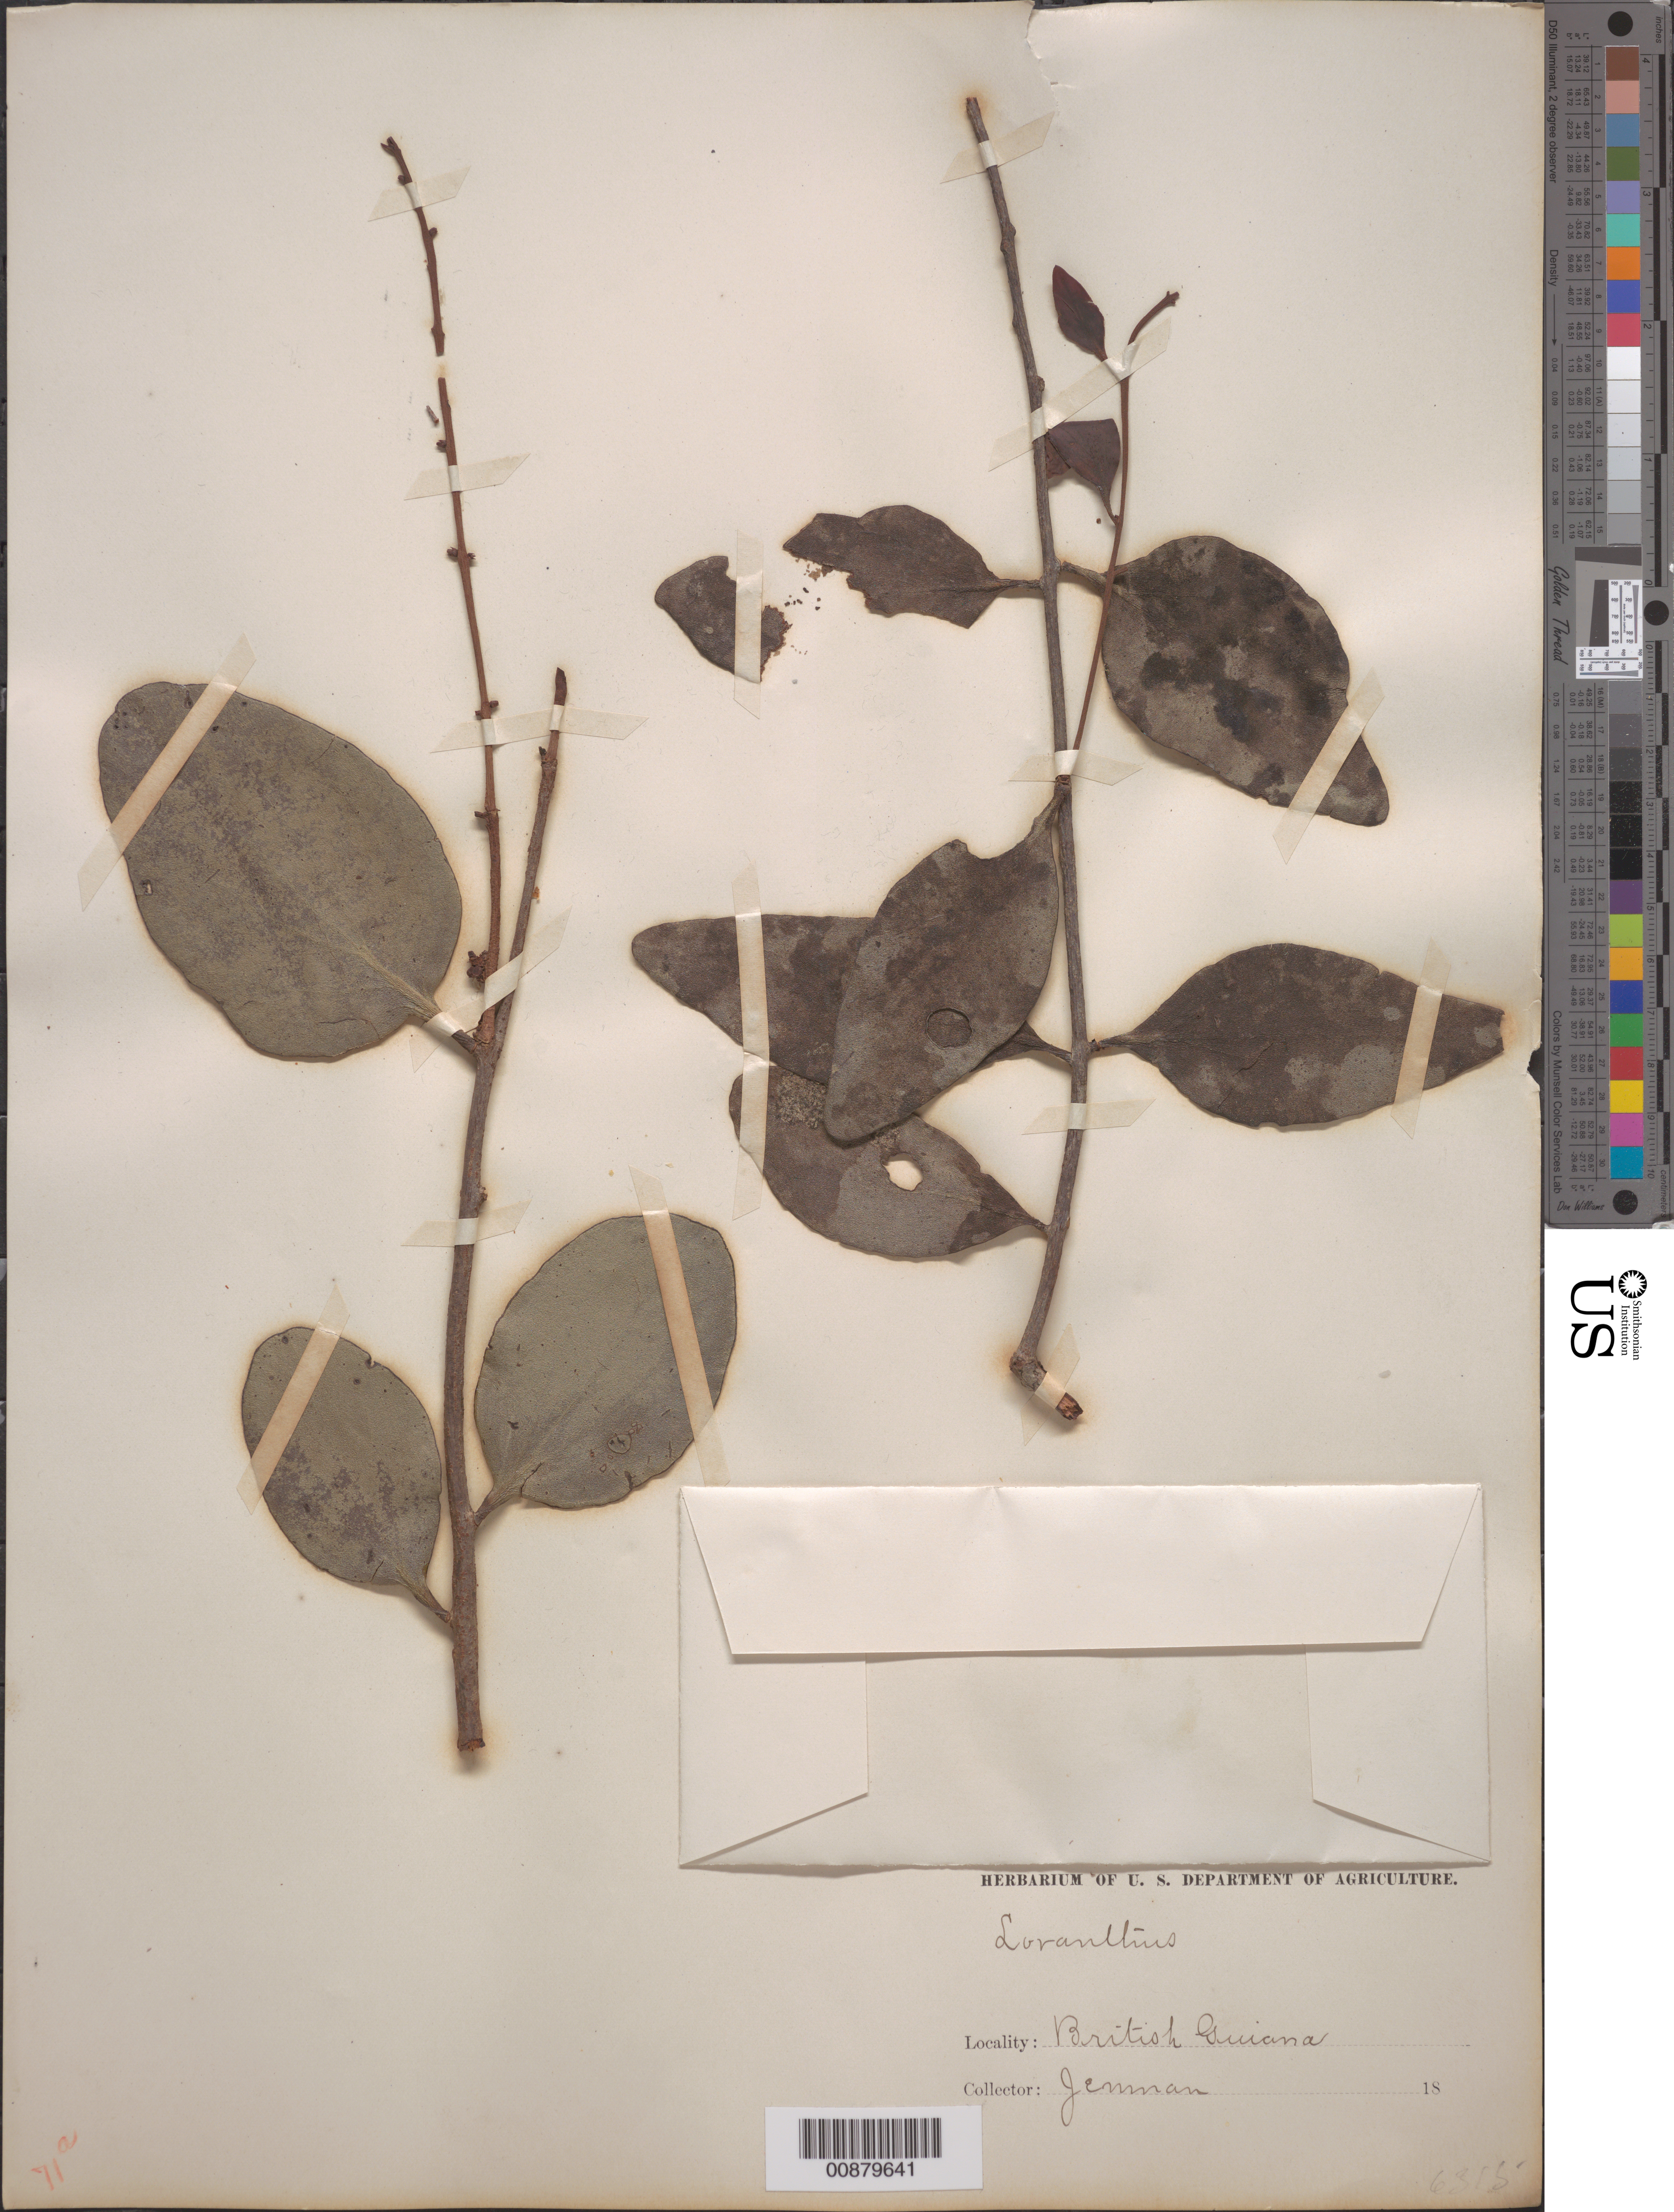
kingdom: Plantae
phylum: Tracheophyta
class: Magnoliopsida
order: Santalales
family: Loranthaceae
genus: Passovia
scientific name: Passovia disjectifolia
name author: (Rizzini) Kuijt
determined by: Caraballo-Ortiz, Marcos A., (MISS), University of Mississippi (UNITED STATES)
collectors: G. S. Jenman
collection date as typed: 18??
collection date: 1800/1899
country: Guyana